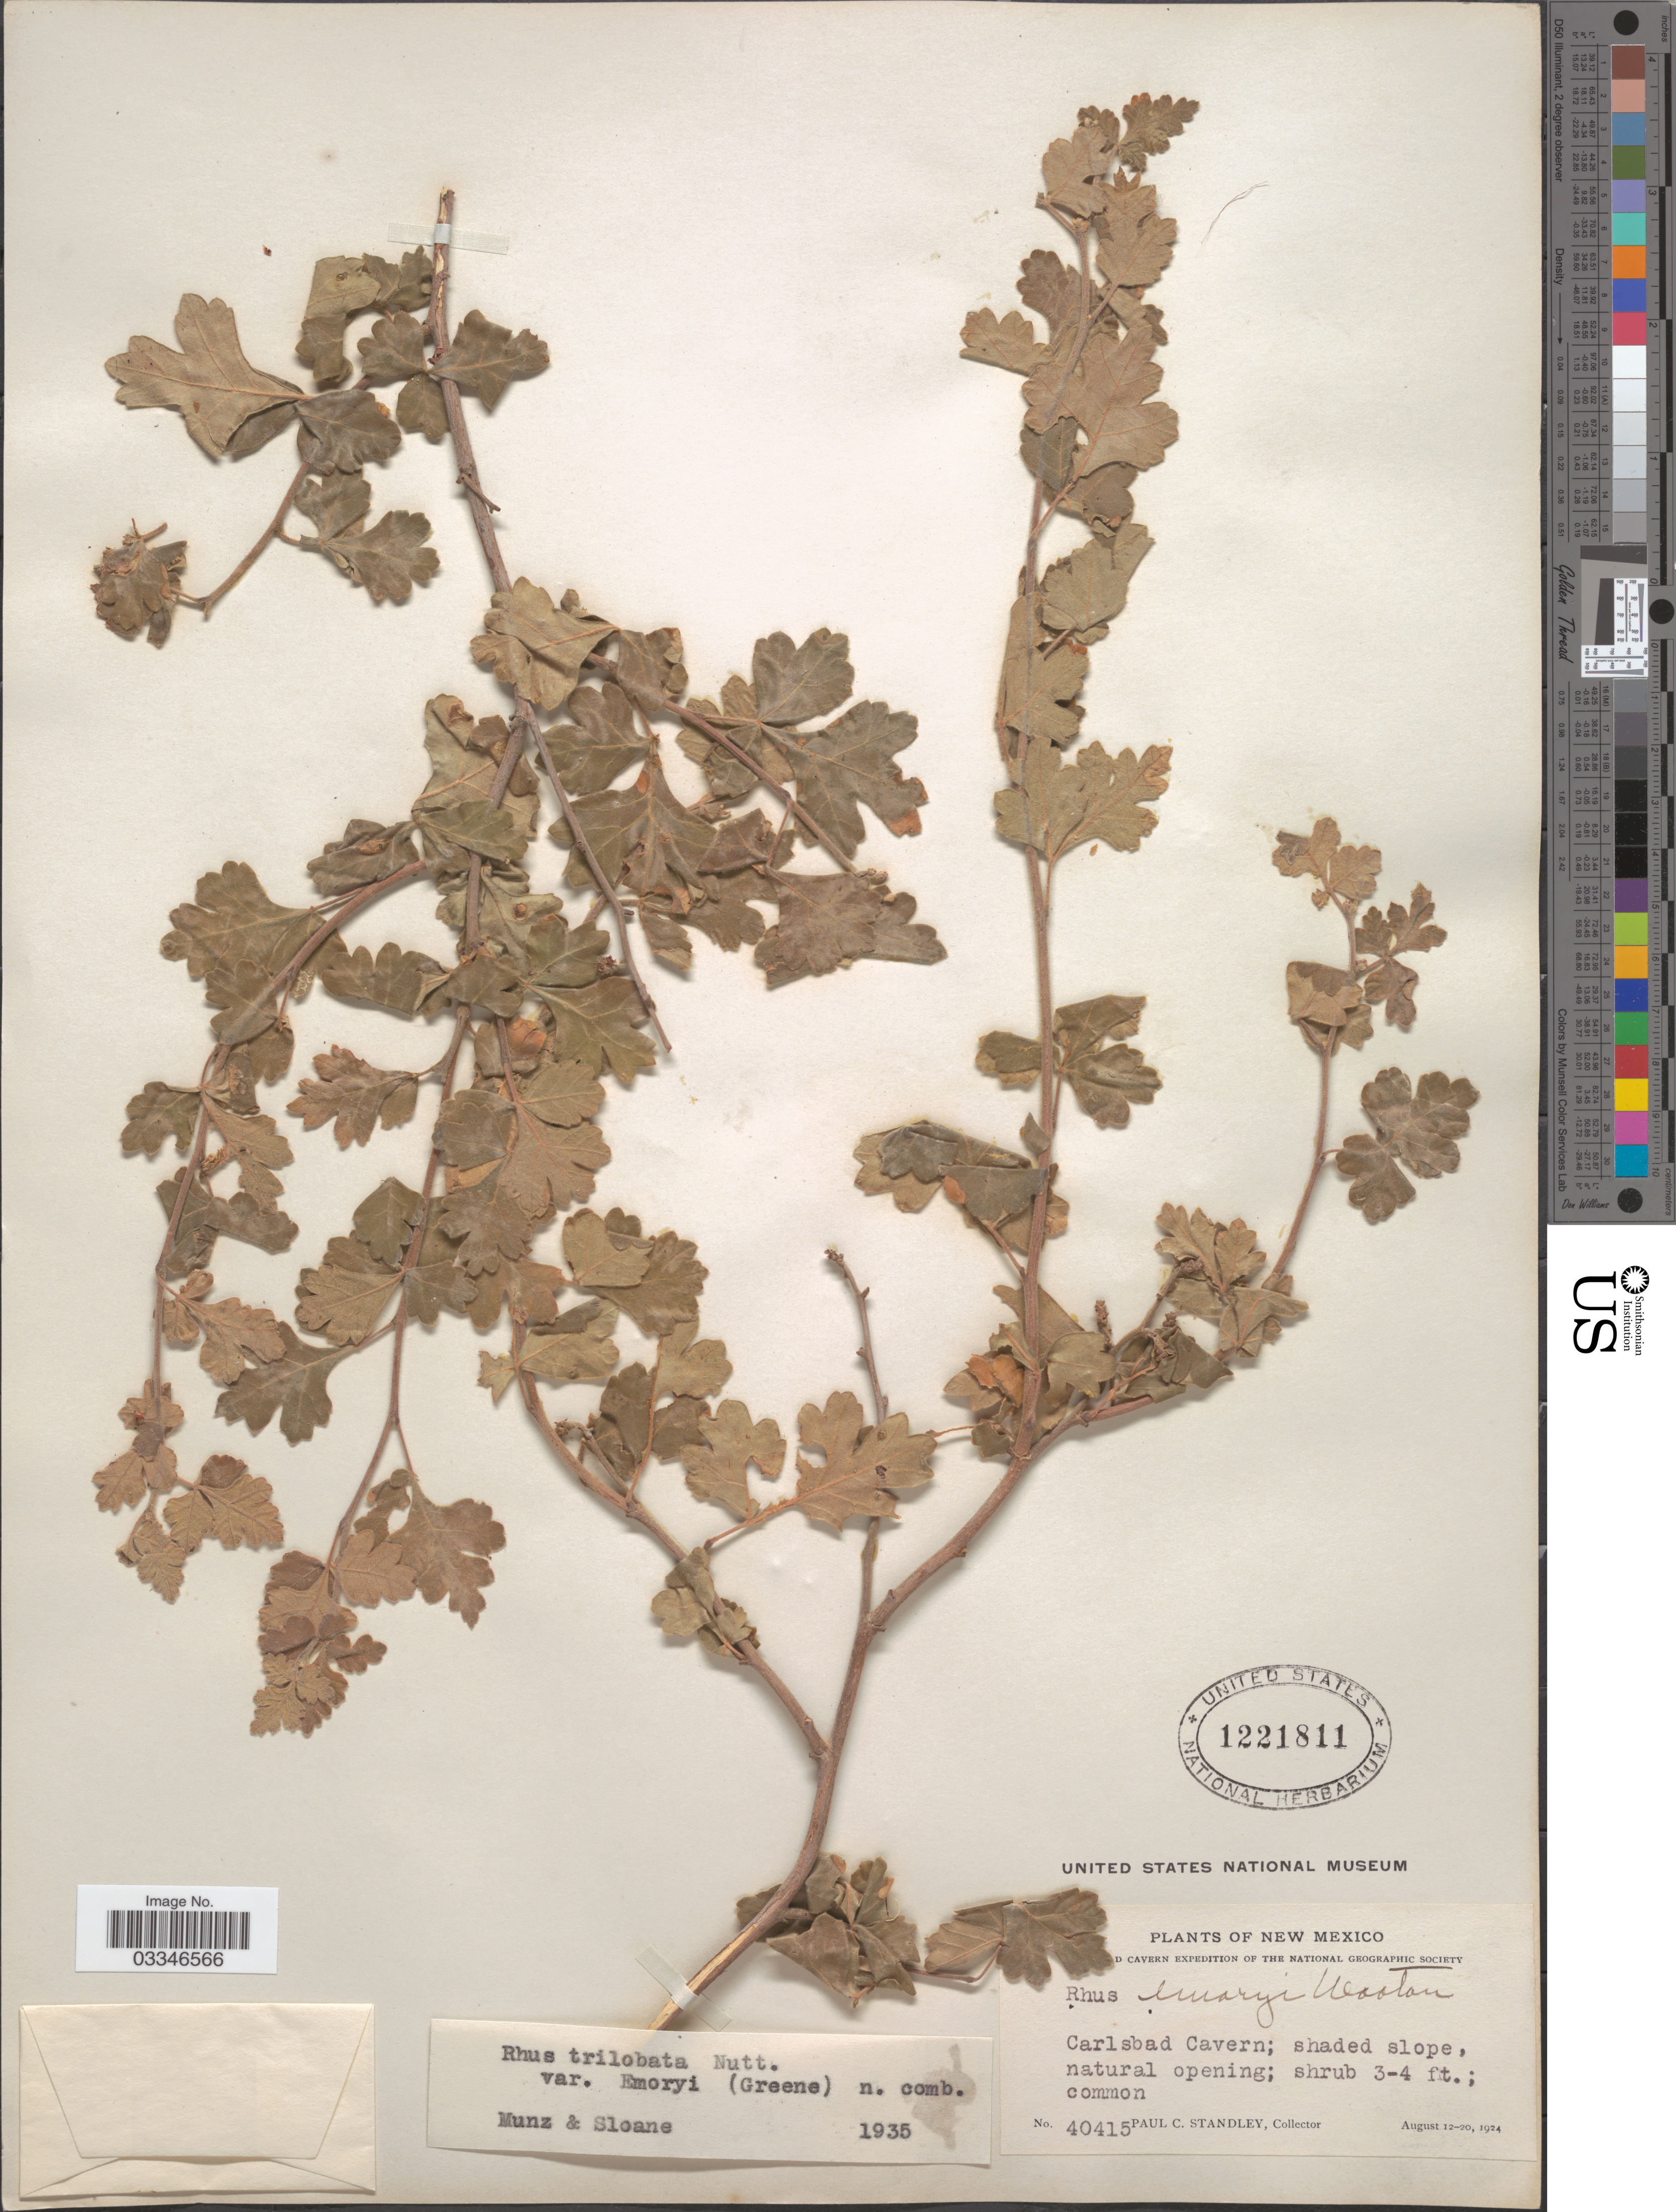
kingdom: Plantae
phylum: Tracheophyta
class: Magnoliopsida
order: Sapindales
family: Anacardiaceae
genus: Rhus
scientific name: Rhus trilobata var. pilosissima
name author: Engl.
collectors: P. C. Standley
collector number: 40415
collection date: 1924-08-12/1924-08-20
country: United States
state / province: New Mexico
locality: Carlsbad Cavern.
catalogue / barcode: US 1221811